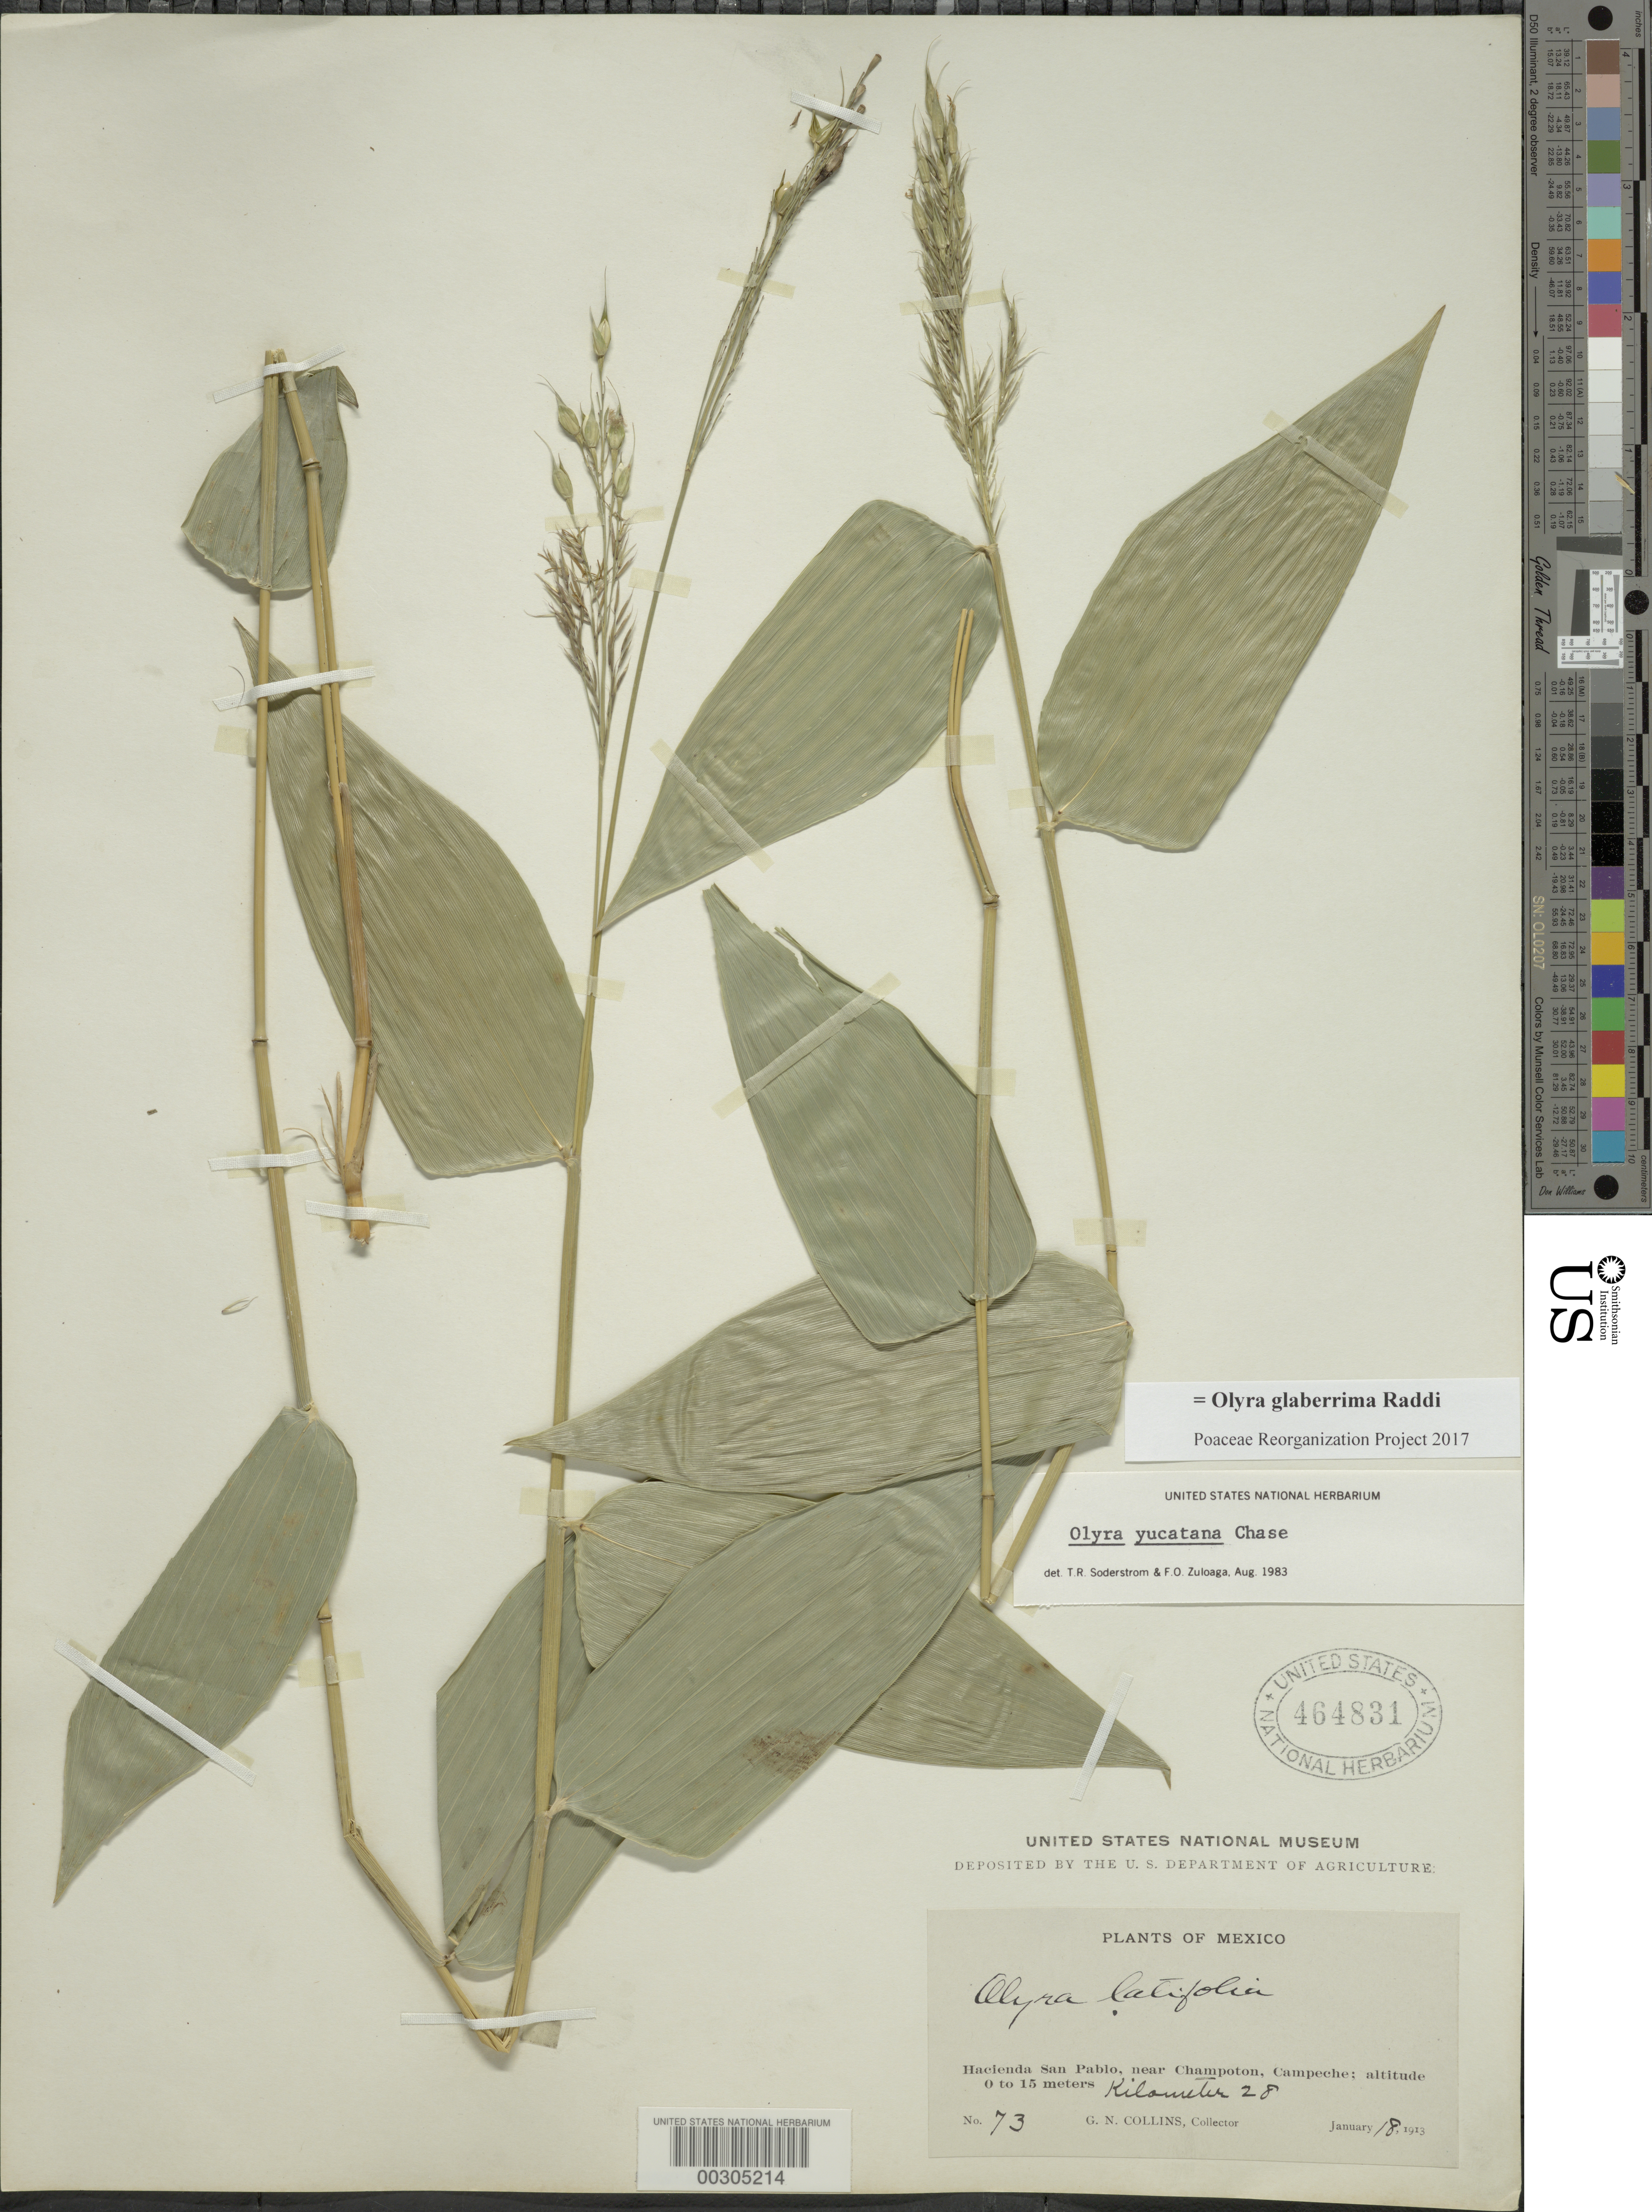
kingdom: Plantae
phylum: Tracheophyta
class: Liliopsida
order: Poales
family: Poaceae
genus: Olyra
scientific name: Olyra glaberrima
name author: Raddi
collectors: G. Collins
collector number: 73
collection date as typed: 18 Jan 1913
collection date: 1913-01-18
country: Mexico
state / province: Campeche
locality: Champoton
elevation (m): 0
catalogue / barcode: US 464831